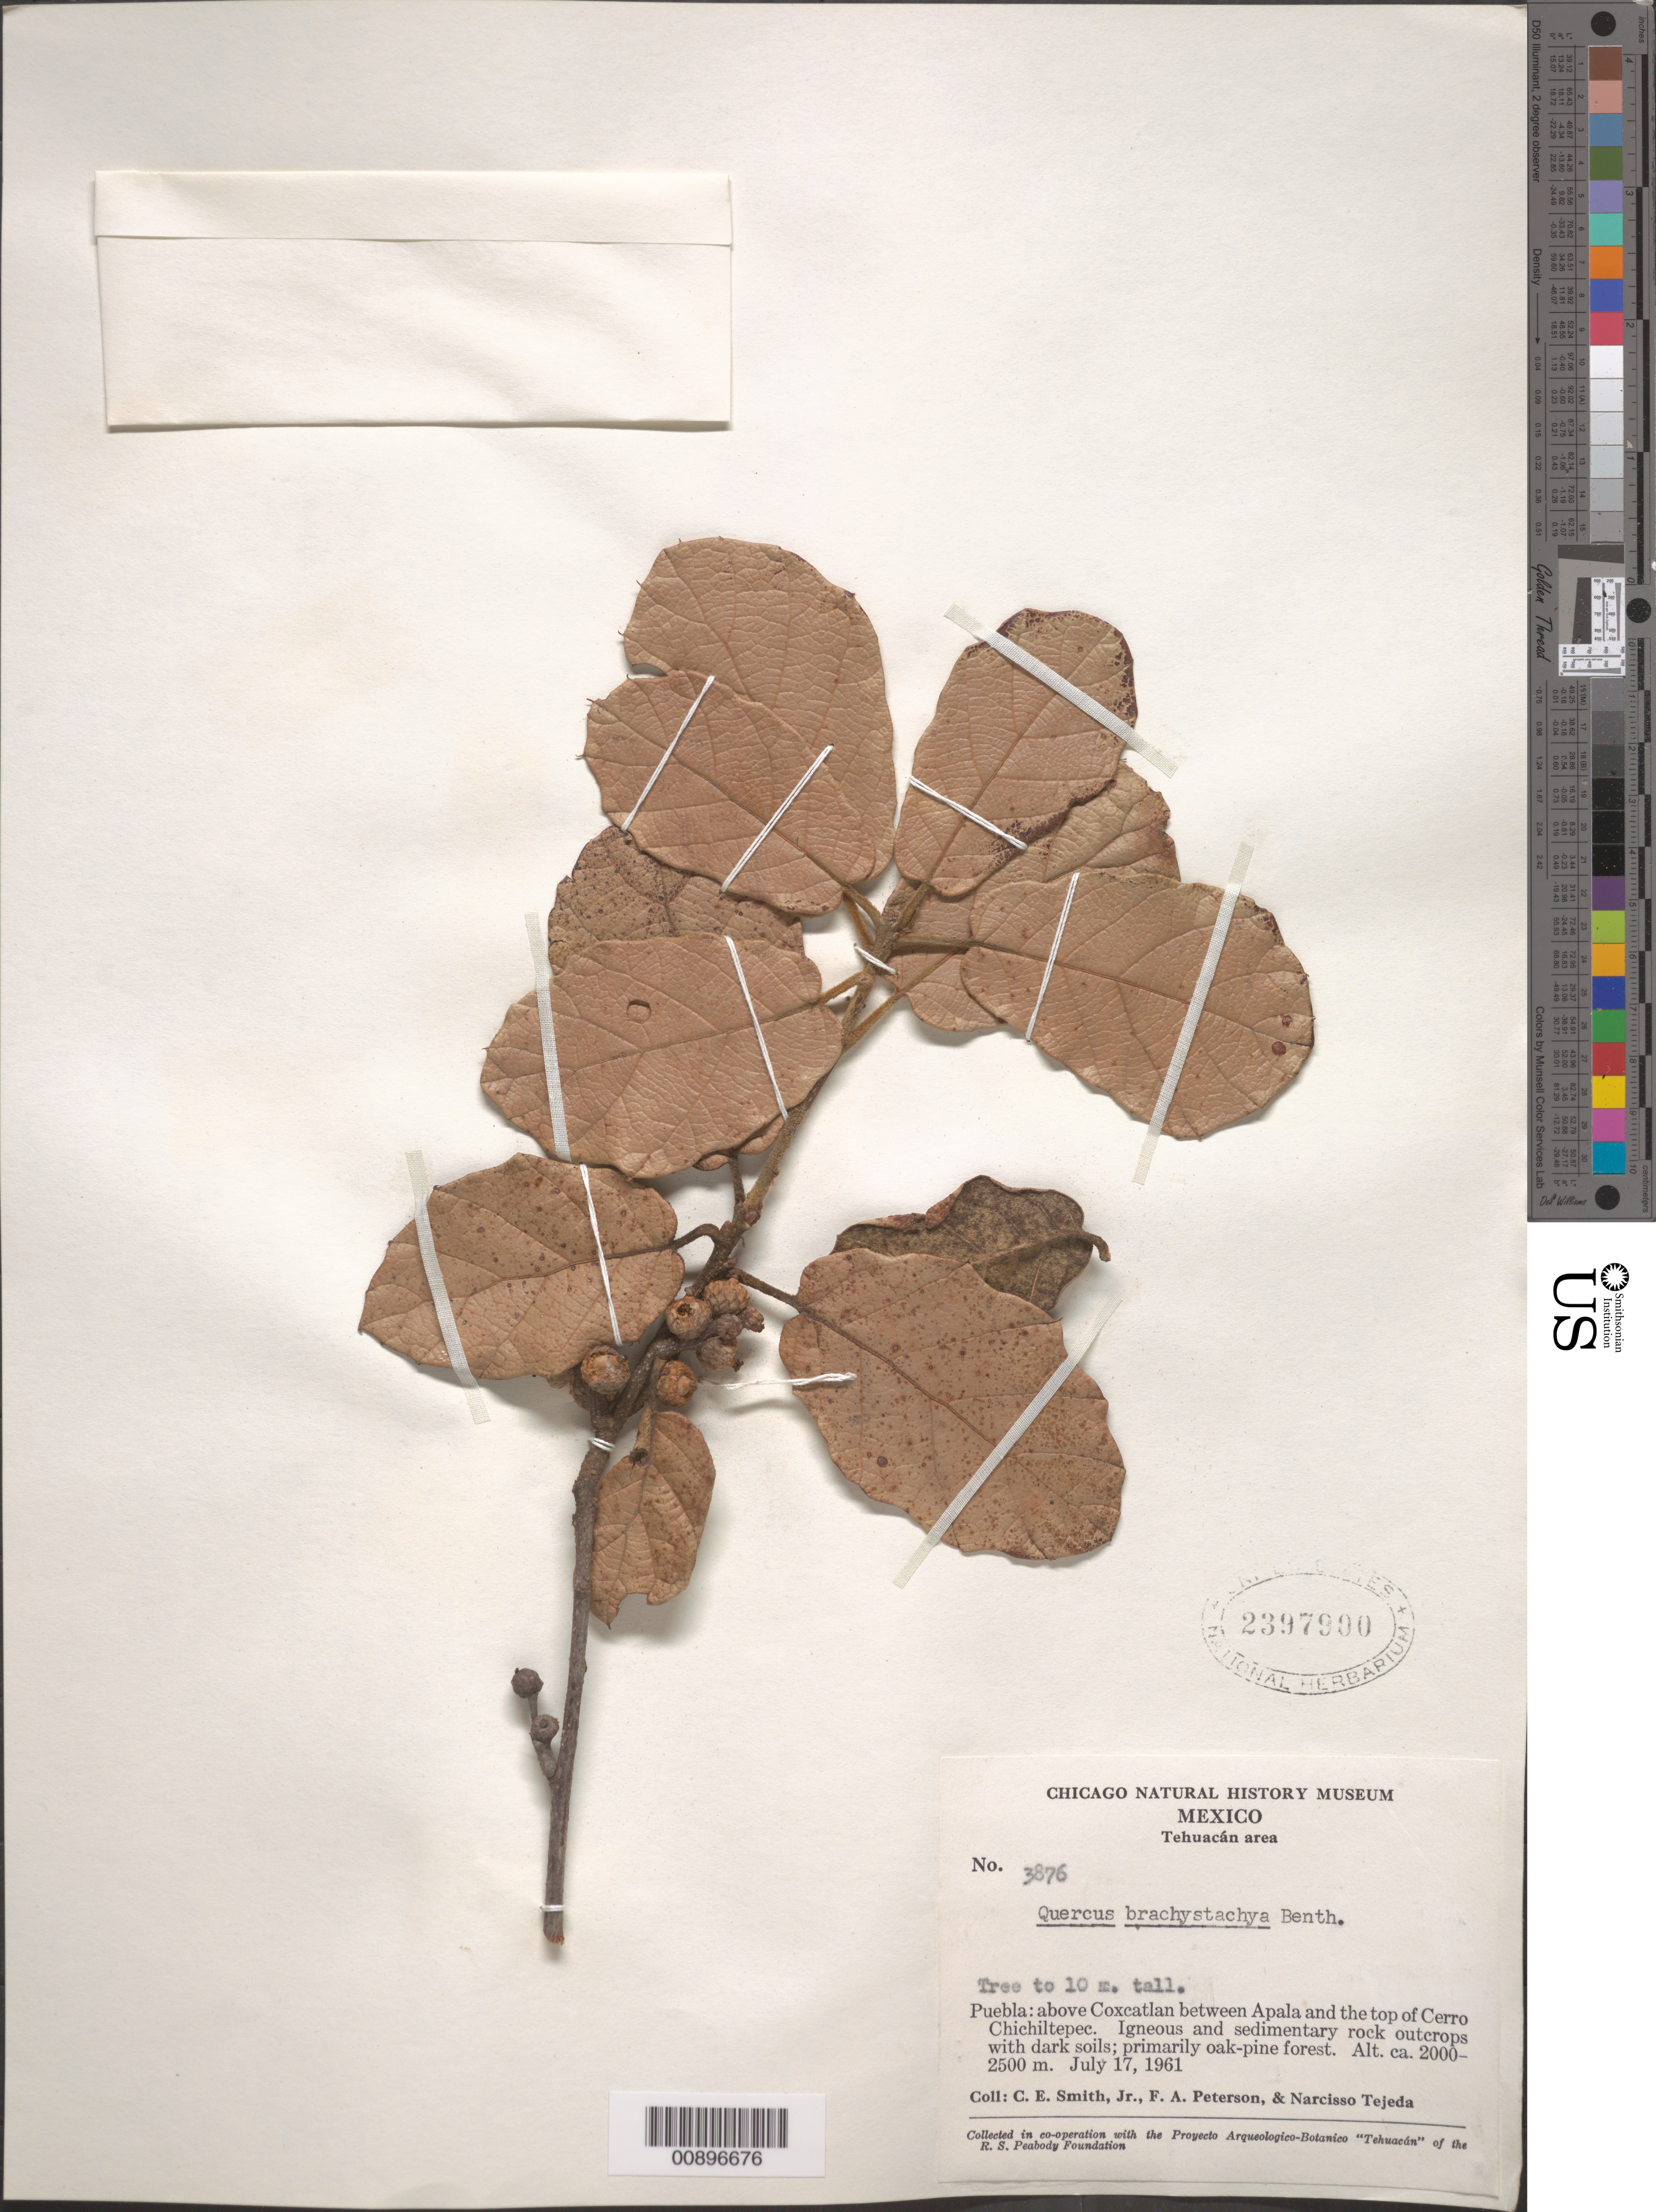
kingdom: Plantae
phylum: Tracheophyta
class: Magnoliopsida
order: Fagales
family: Fagaceae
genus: Quercus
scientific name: Quercus brachystachys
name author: Benth.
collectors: C. E. Smith Jr., F. A. Peterson & N. Tejeda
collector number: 3876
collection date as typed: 17 Jul 1961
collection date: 1961-07-17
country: Mexico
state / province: Puebla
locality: Puebla: above Coxcatlan between Apala and the top of Cerro Chichiltepec.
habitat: Igneous and sedimentary rock outcrops with dark soils; primarily oak-pine forest.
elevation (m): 2500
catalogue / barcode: US 2397900